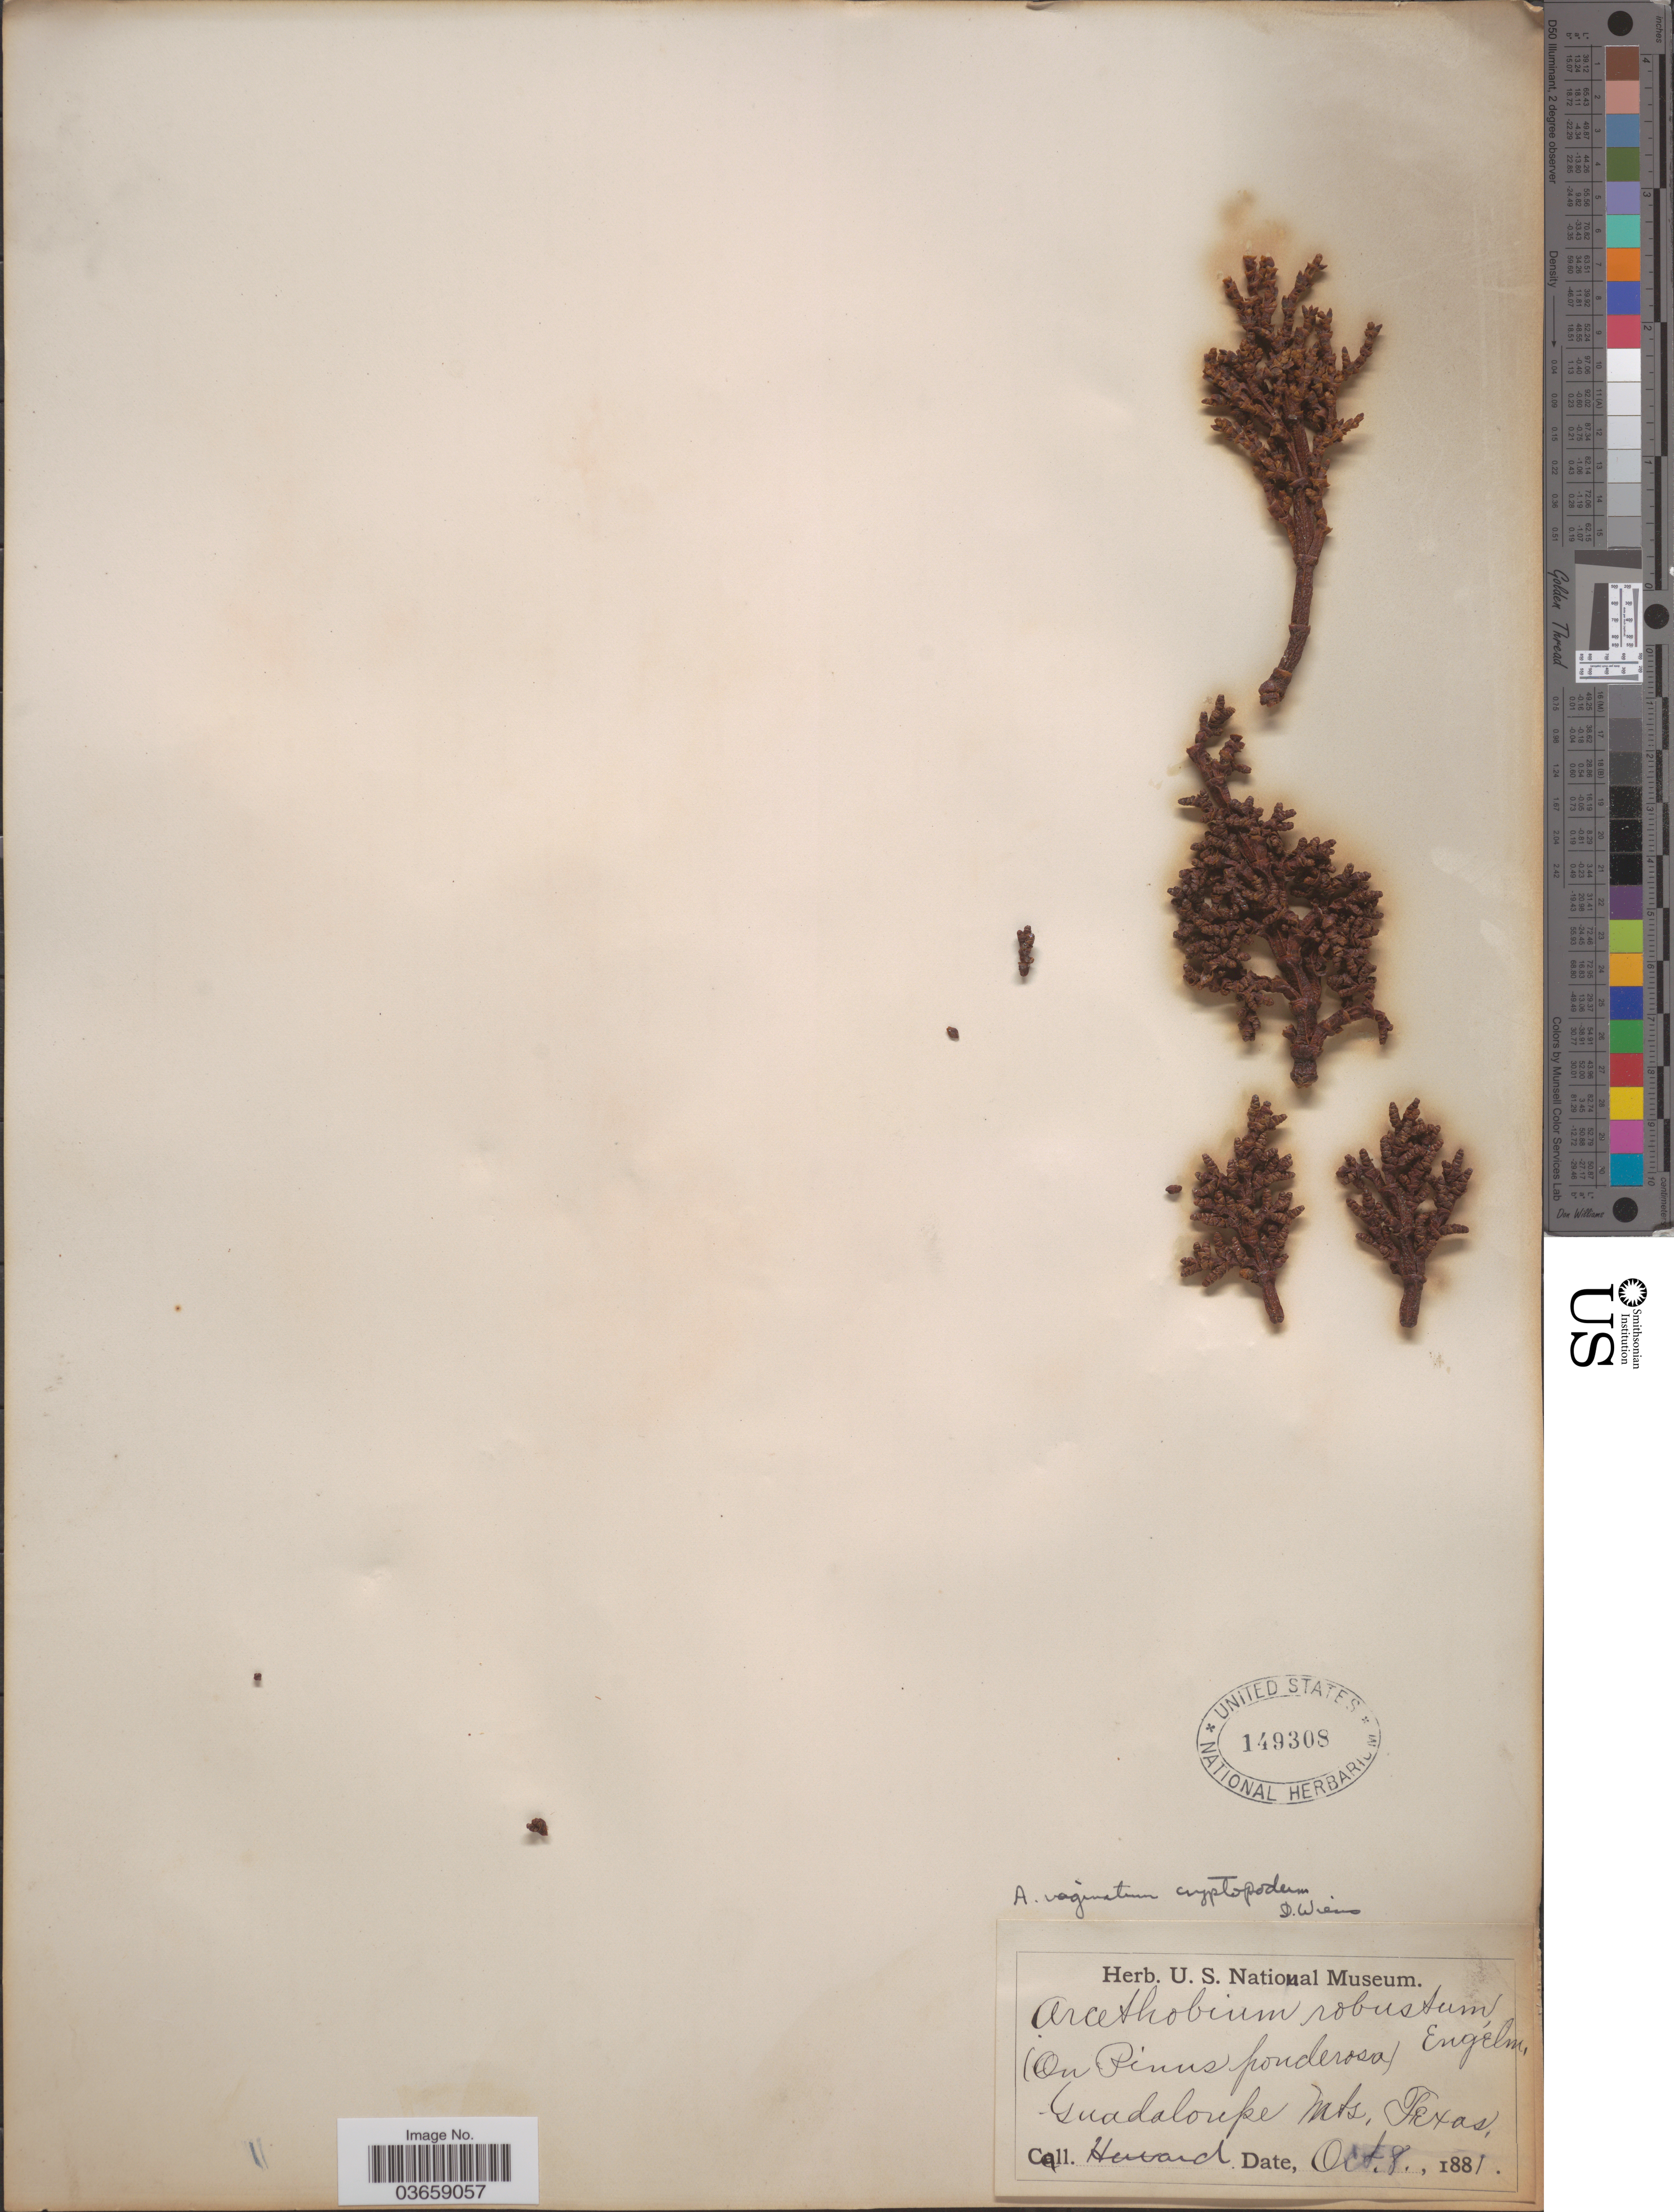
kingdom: Plantae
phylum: Tracheophyta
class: Magnoliopsida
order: Santalales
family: Viscaceae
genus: Arceuthobium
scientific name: Arceuthobium vaginatum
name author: (Humb. & Bonpl. ex Willd.) J. Presl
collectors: V. Havard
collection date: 1881-10-08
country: United States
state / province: Texas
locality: Guadaloupe Mts.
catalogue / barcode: US 149308